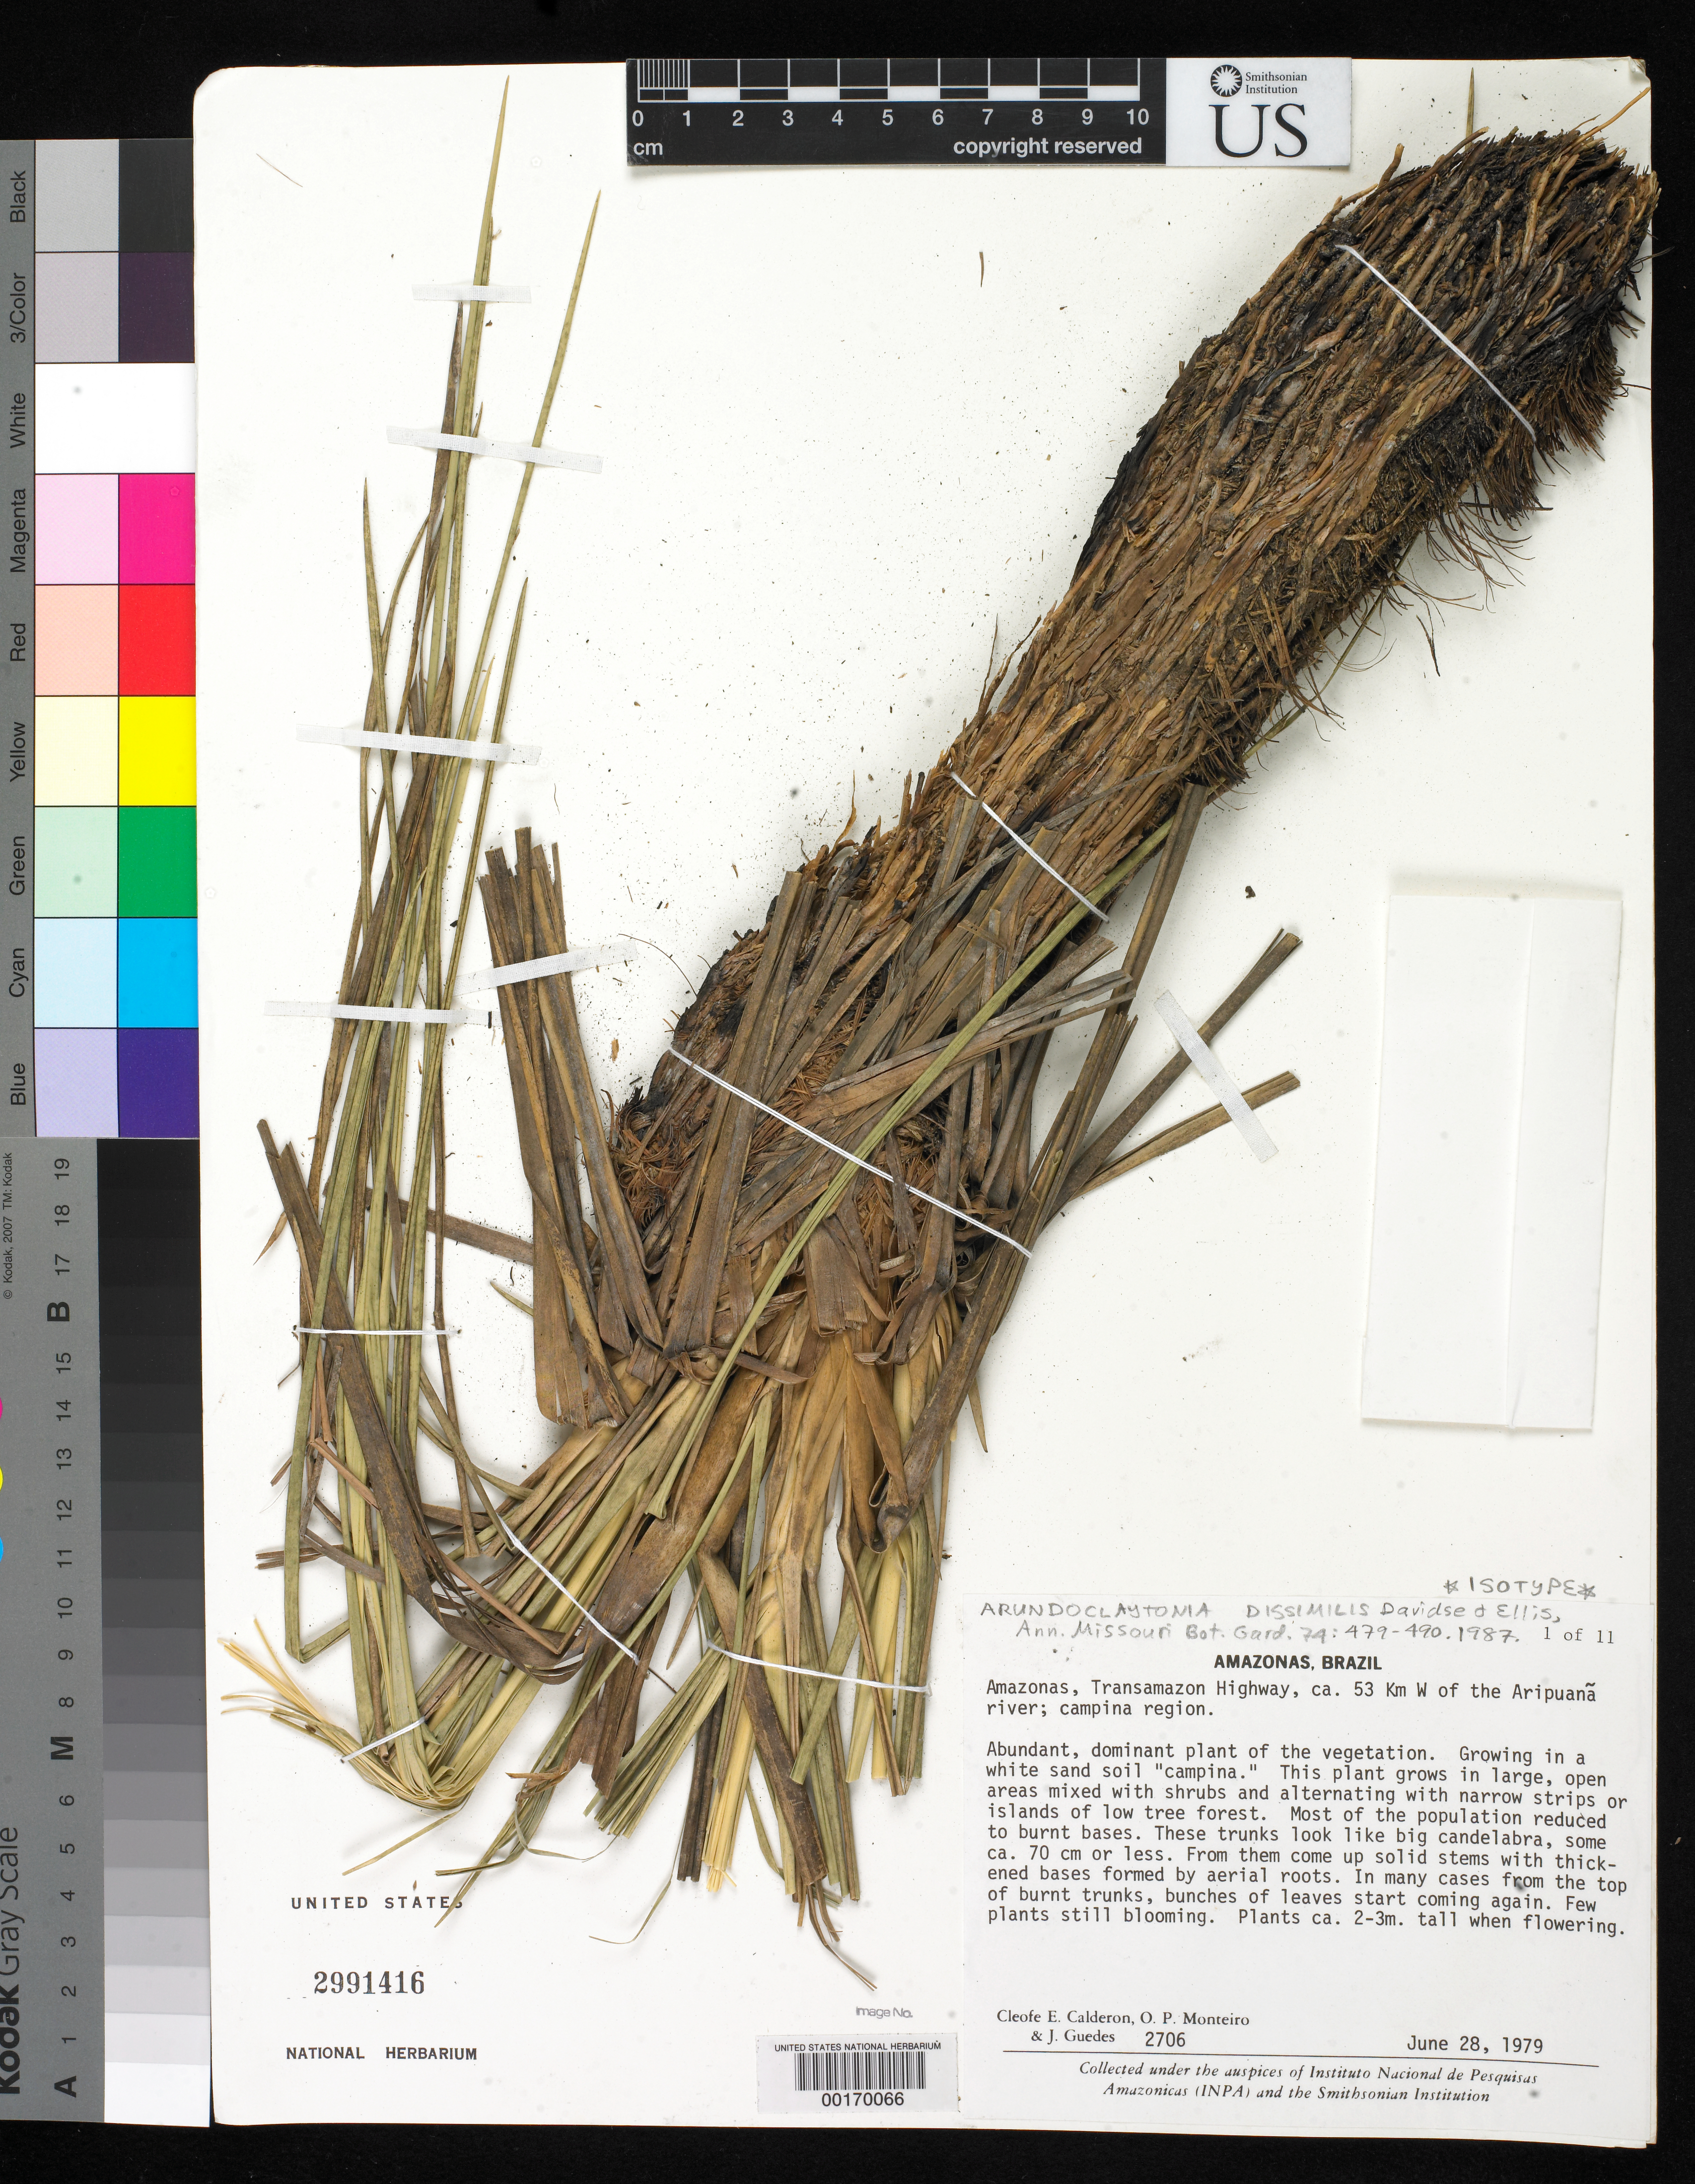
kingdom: Plantae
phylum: Tracheophyta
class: Liliopsida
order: Poales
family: Poaceae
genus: Arundoclaytonia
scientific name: Arundoclaytonia dissimilis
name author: Davidse & J.L. Ellis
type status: Isotype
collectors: C. E. Calderón, O. P. Monteiro & J. Guedes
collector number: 2706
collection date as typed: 28 Jun 1979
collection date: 1979-06-28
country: Brazil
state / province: Amazonas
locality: Transamazon highway, ca. 53 km W of Aripuana River, Campina region.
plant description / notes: Additional type material filed separately with bulky bamboos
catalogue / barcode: US 2991416